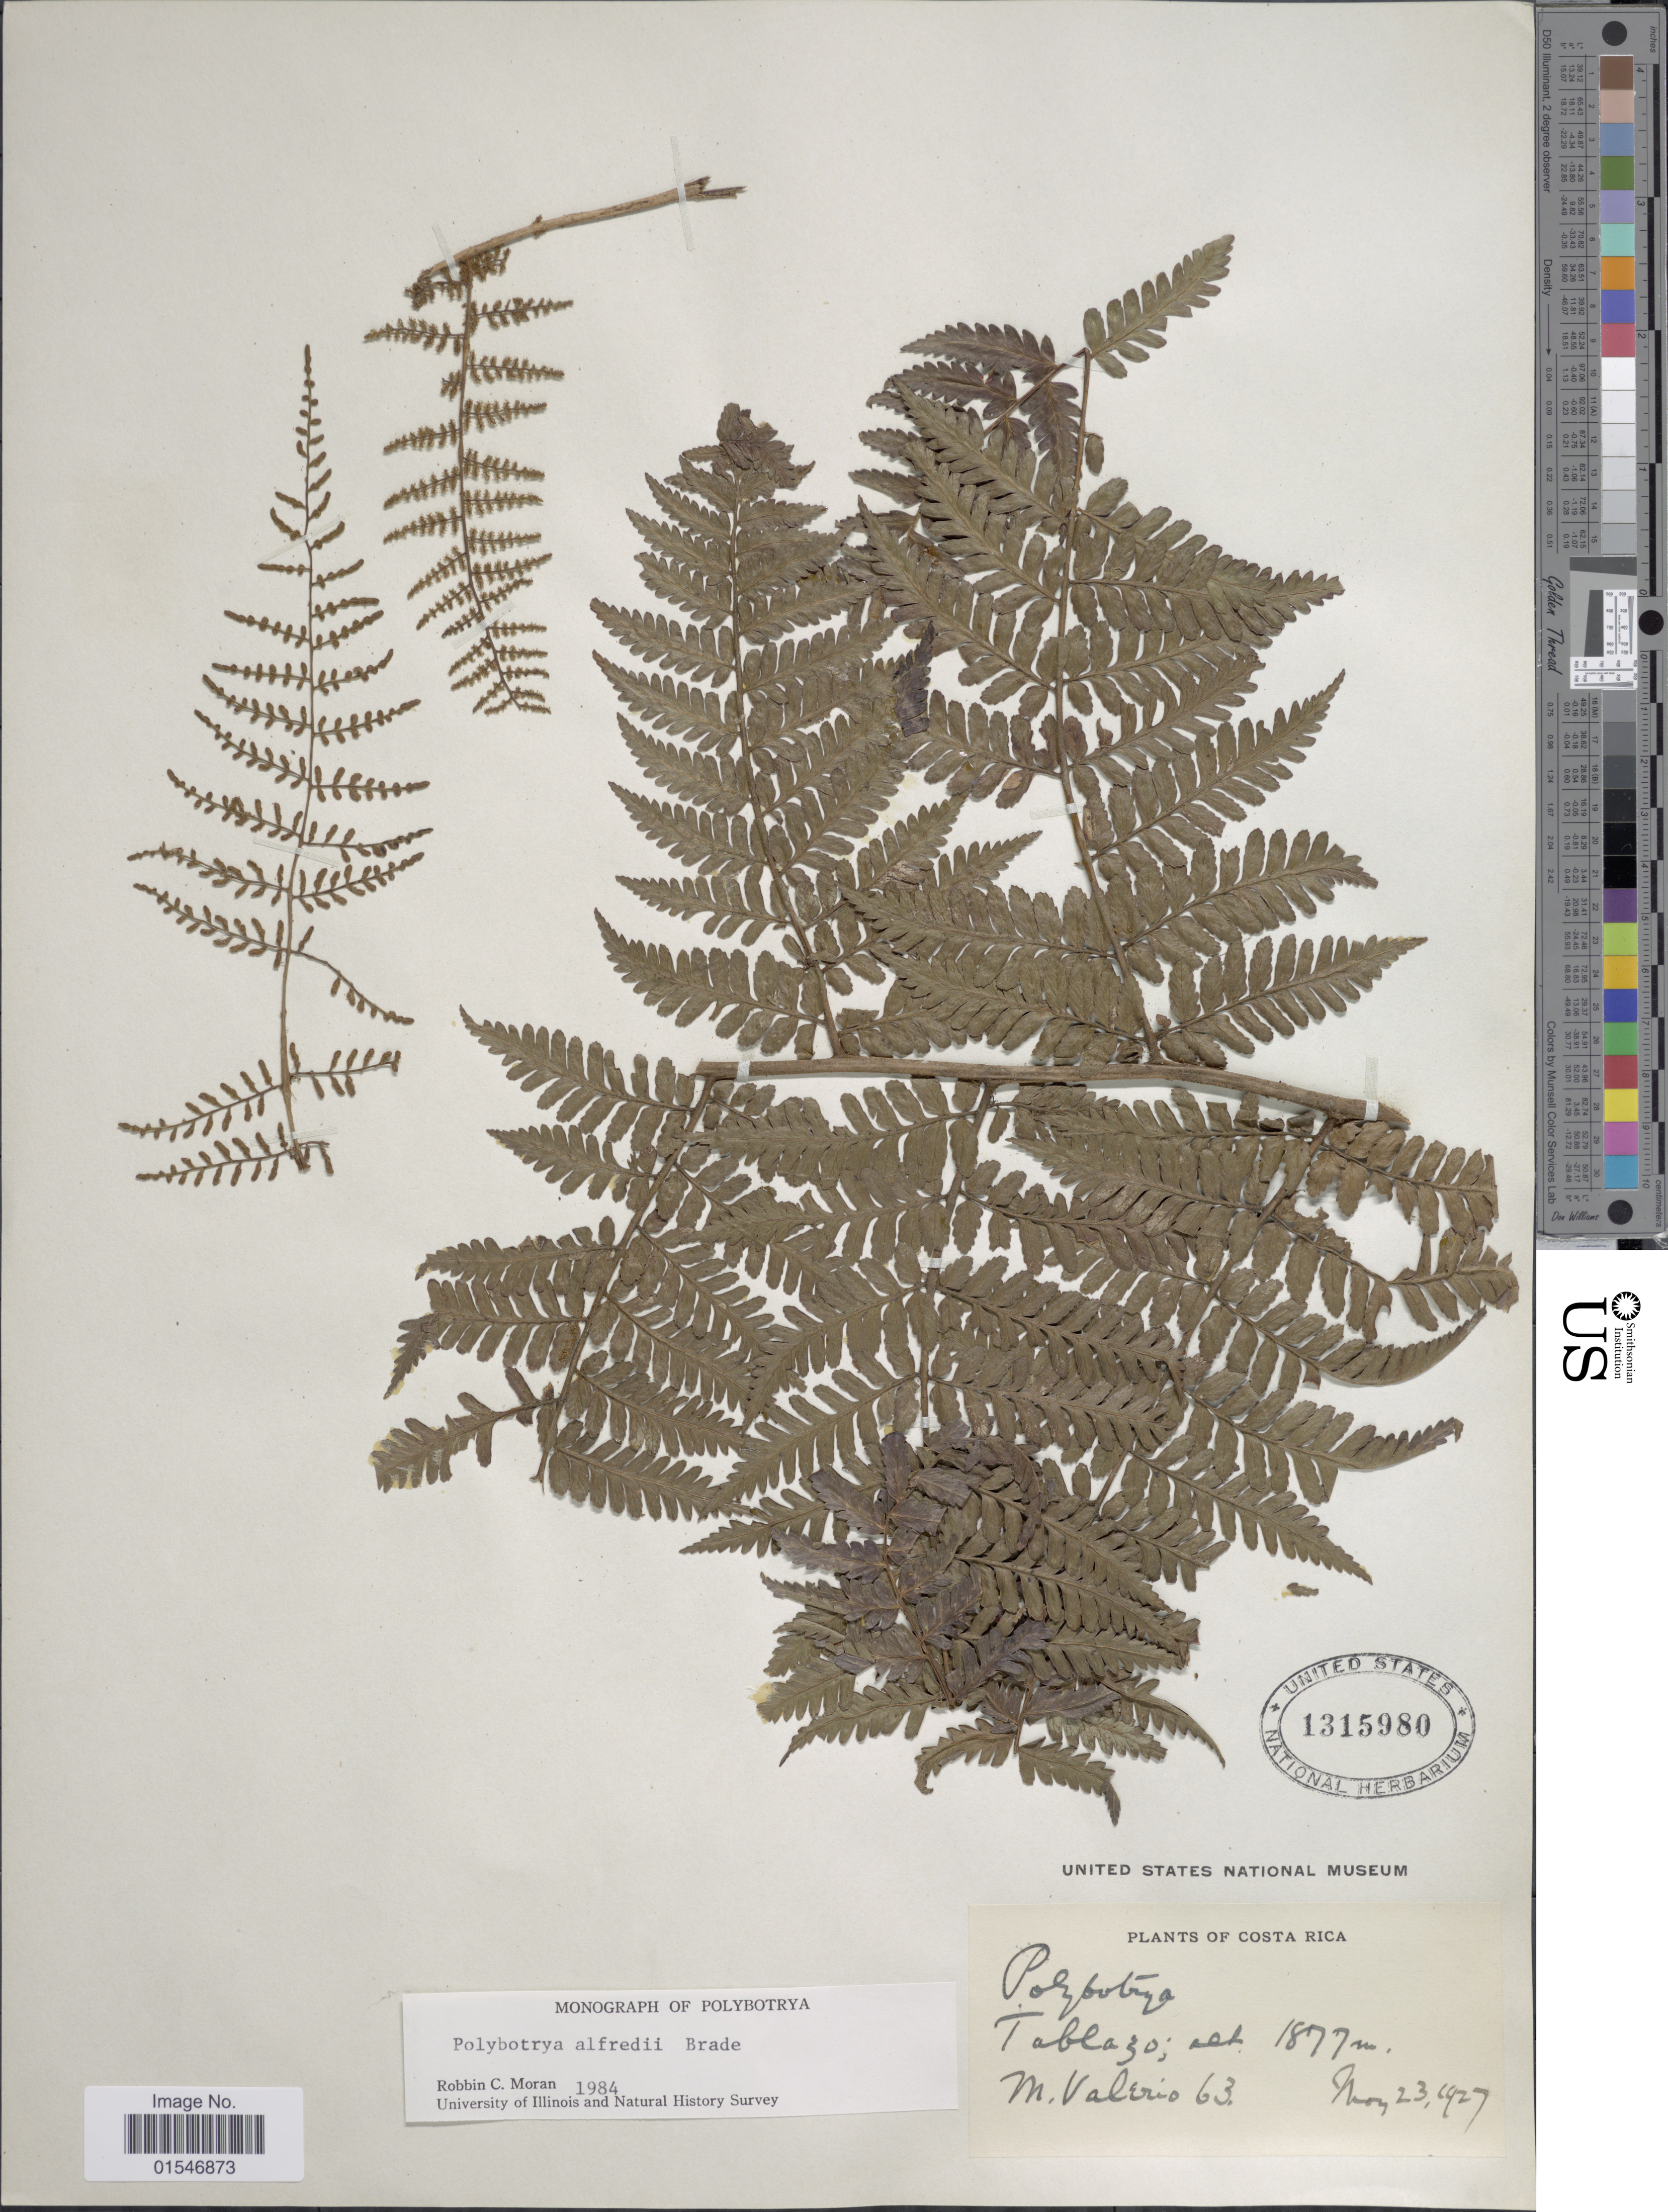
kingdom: Plantae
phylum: Tracheophyta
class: Polypodiopsida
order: Polypodiales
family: Dryopteridaceae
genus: Polybotrya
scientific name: Polybotrya alfredii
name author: Brade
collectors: M. Valerio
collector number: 63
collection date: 1927-05-23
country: Costa Rica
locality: Costa Rica. Tablazo.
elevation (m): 1877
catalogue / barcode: US 1315980